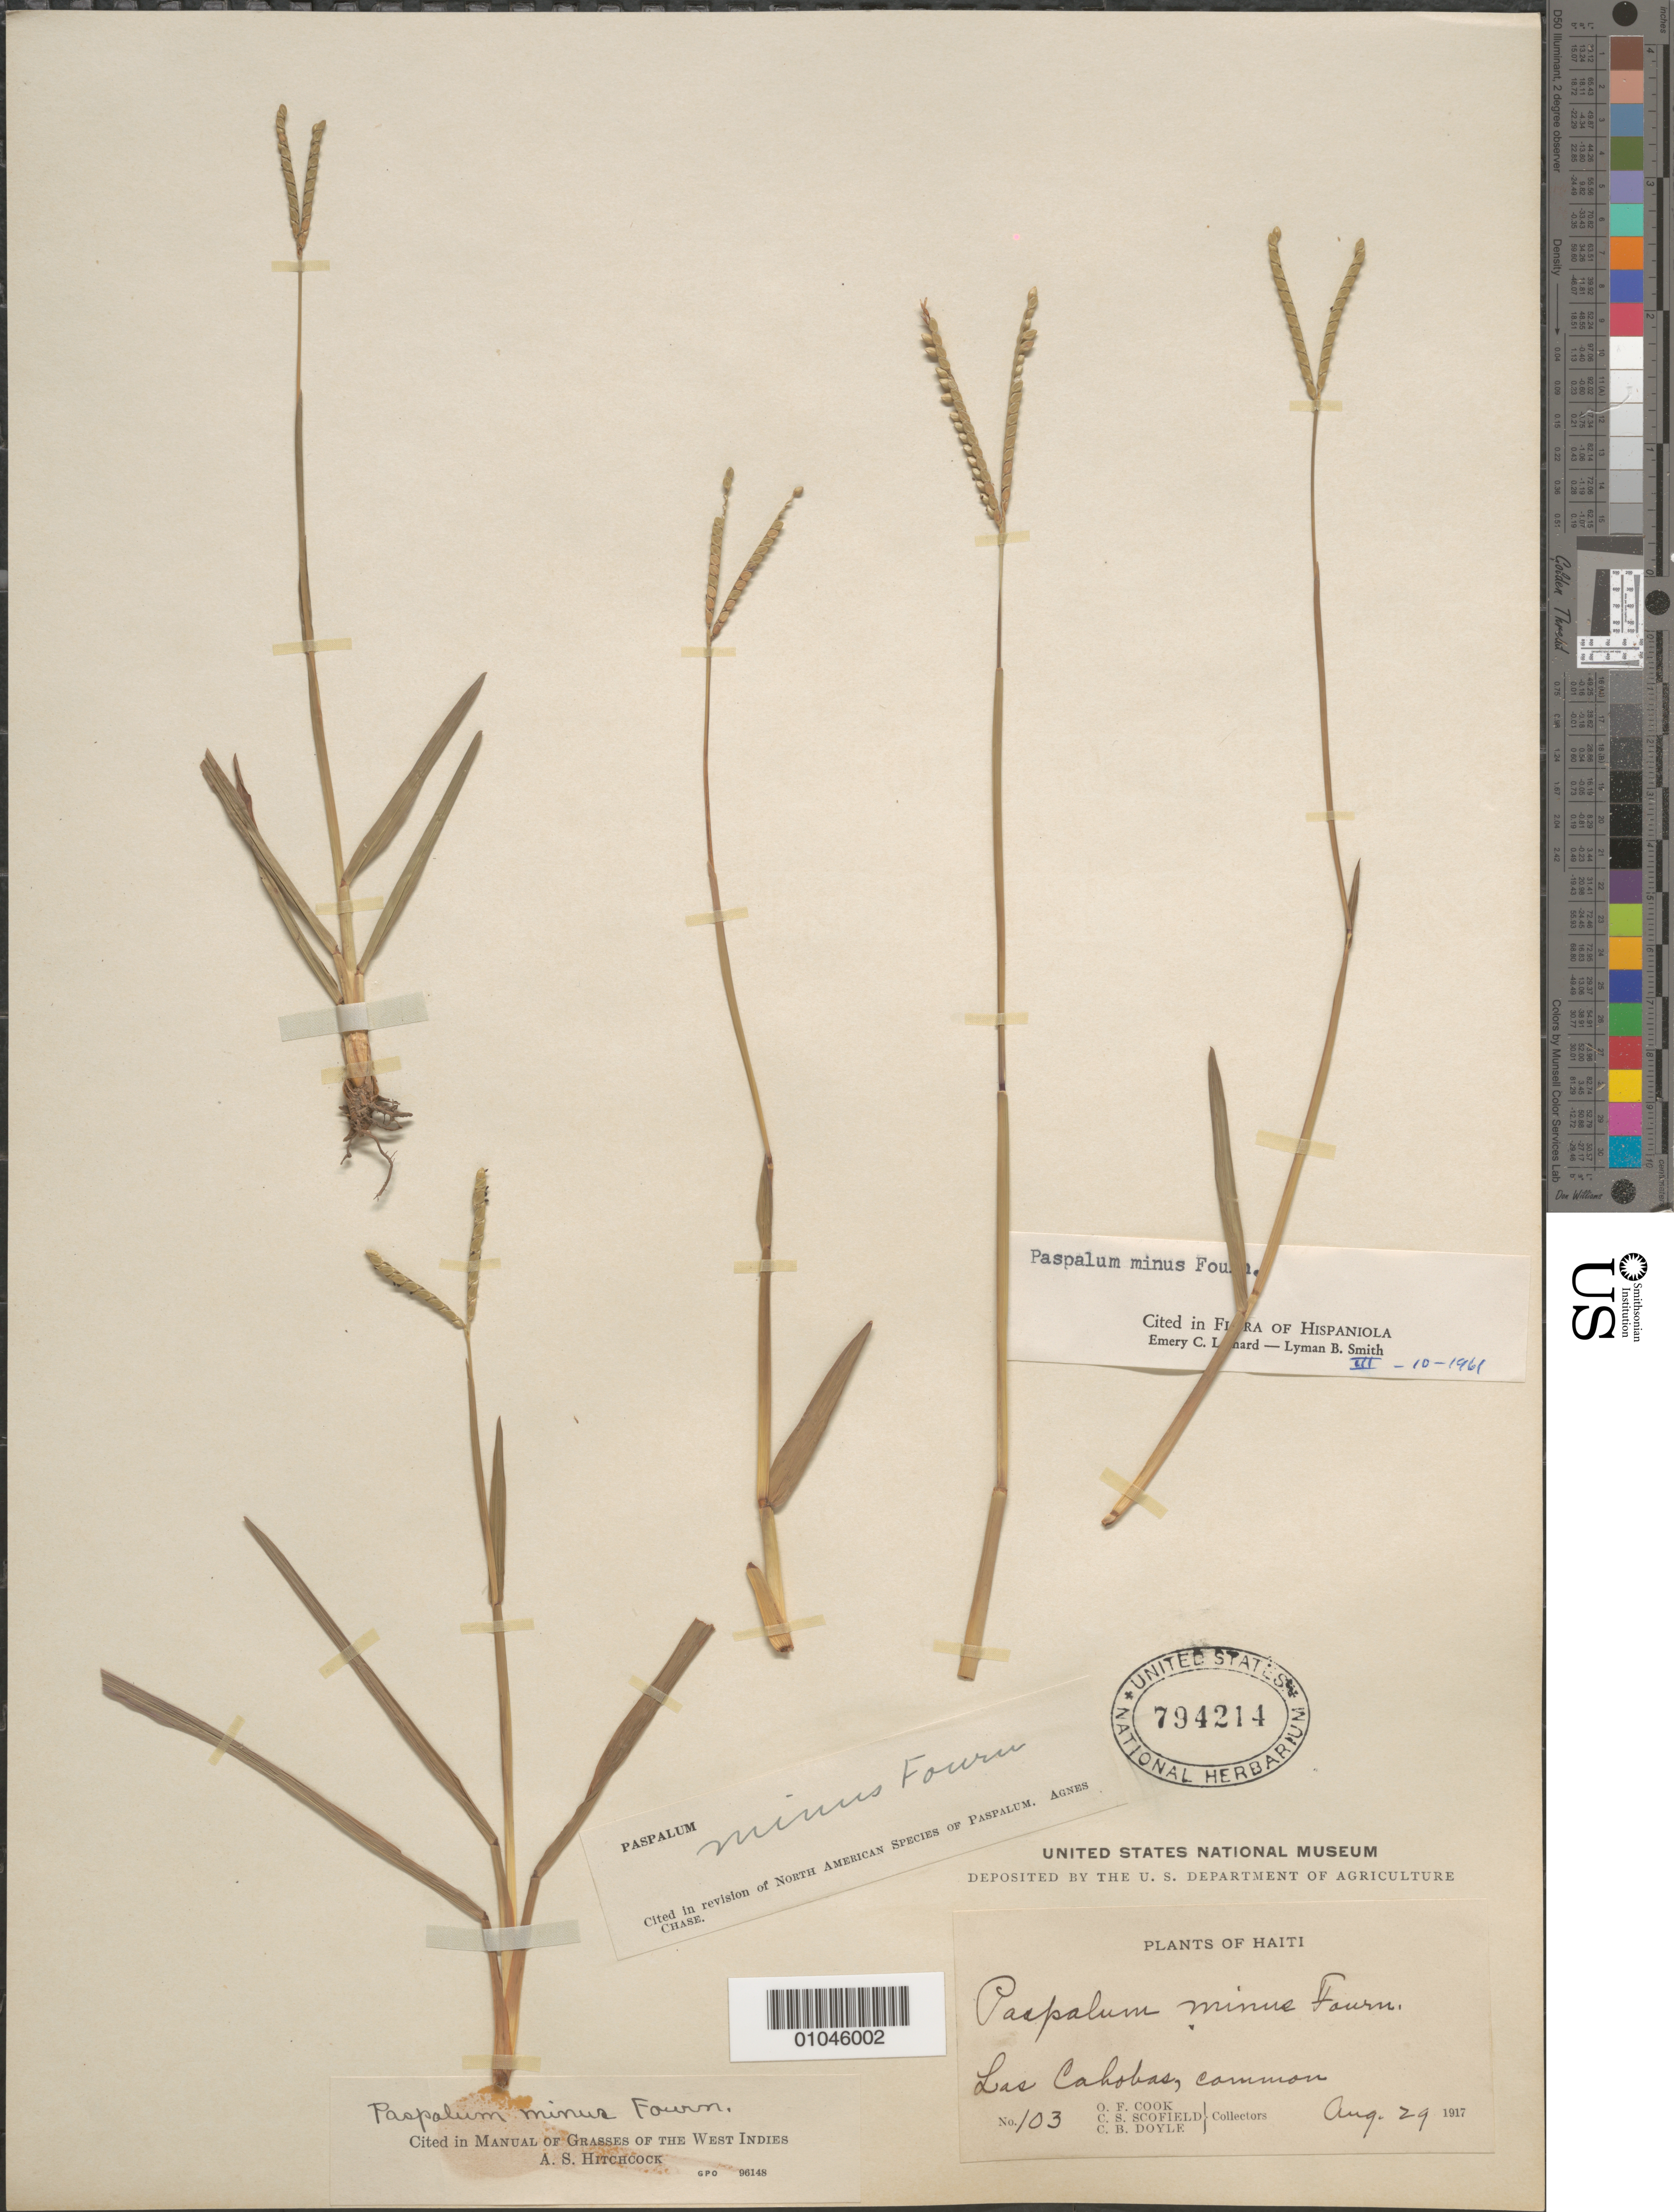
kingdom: Plantae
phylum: Tracheophyta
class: Liliopsida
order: Poales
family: Poaceae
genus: Paspalum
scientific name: Paspalum minus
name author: E. Fourn.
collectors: O. F. Cook, C. Scofield & C. Doyle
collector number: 103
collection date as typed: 29 Aug 1917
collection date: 1917-08-29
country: Haiti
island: Hispaniola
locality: Las Cahobas, common.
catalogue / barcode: US 794214